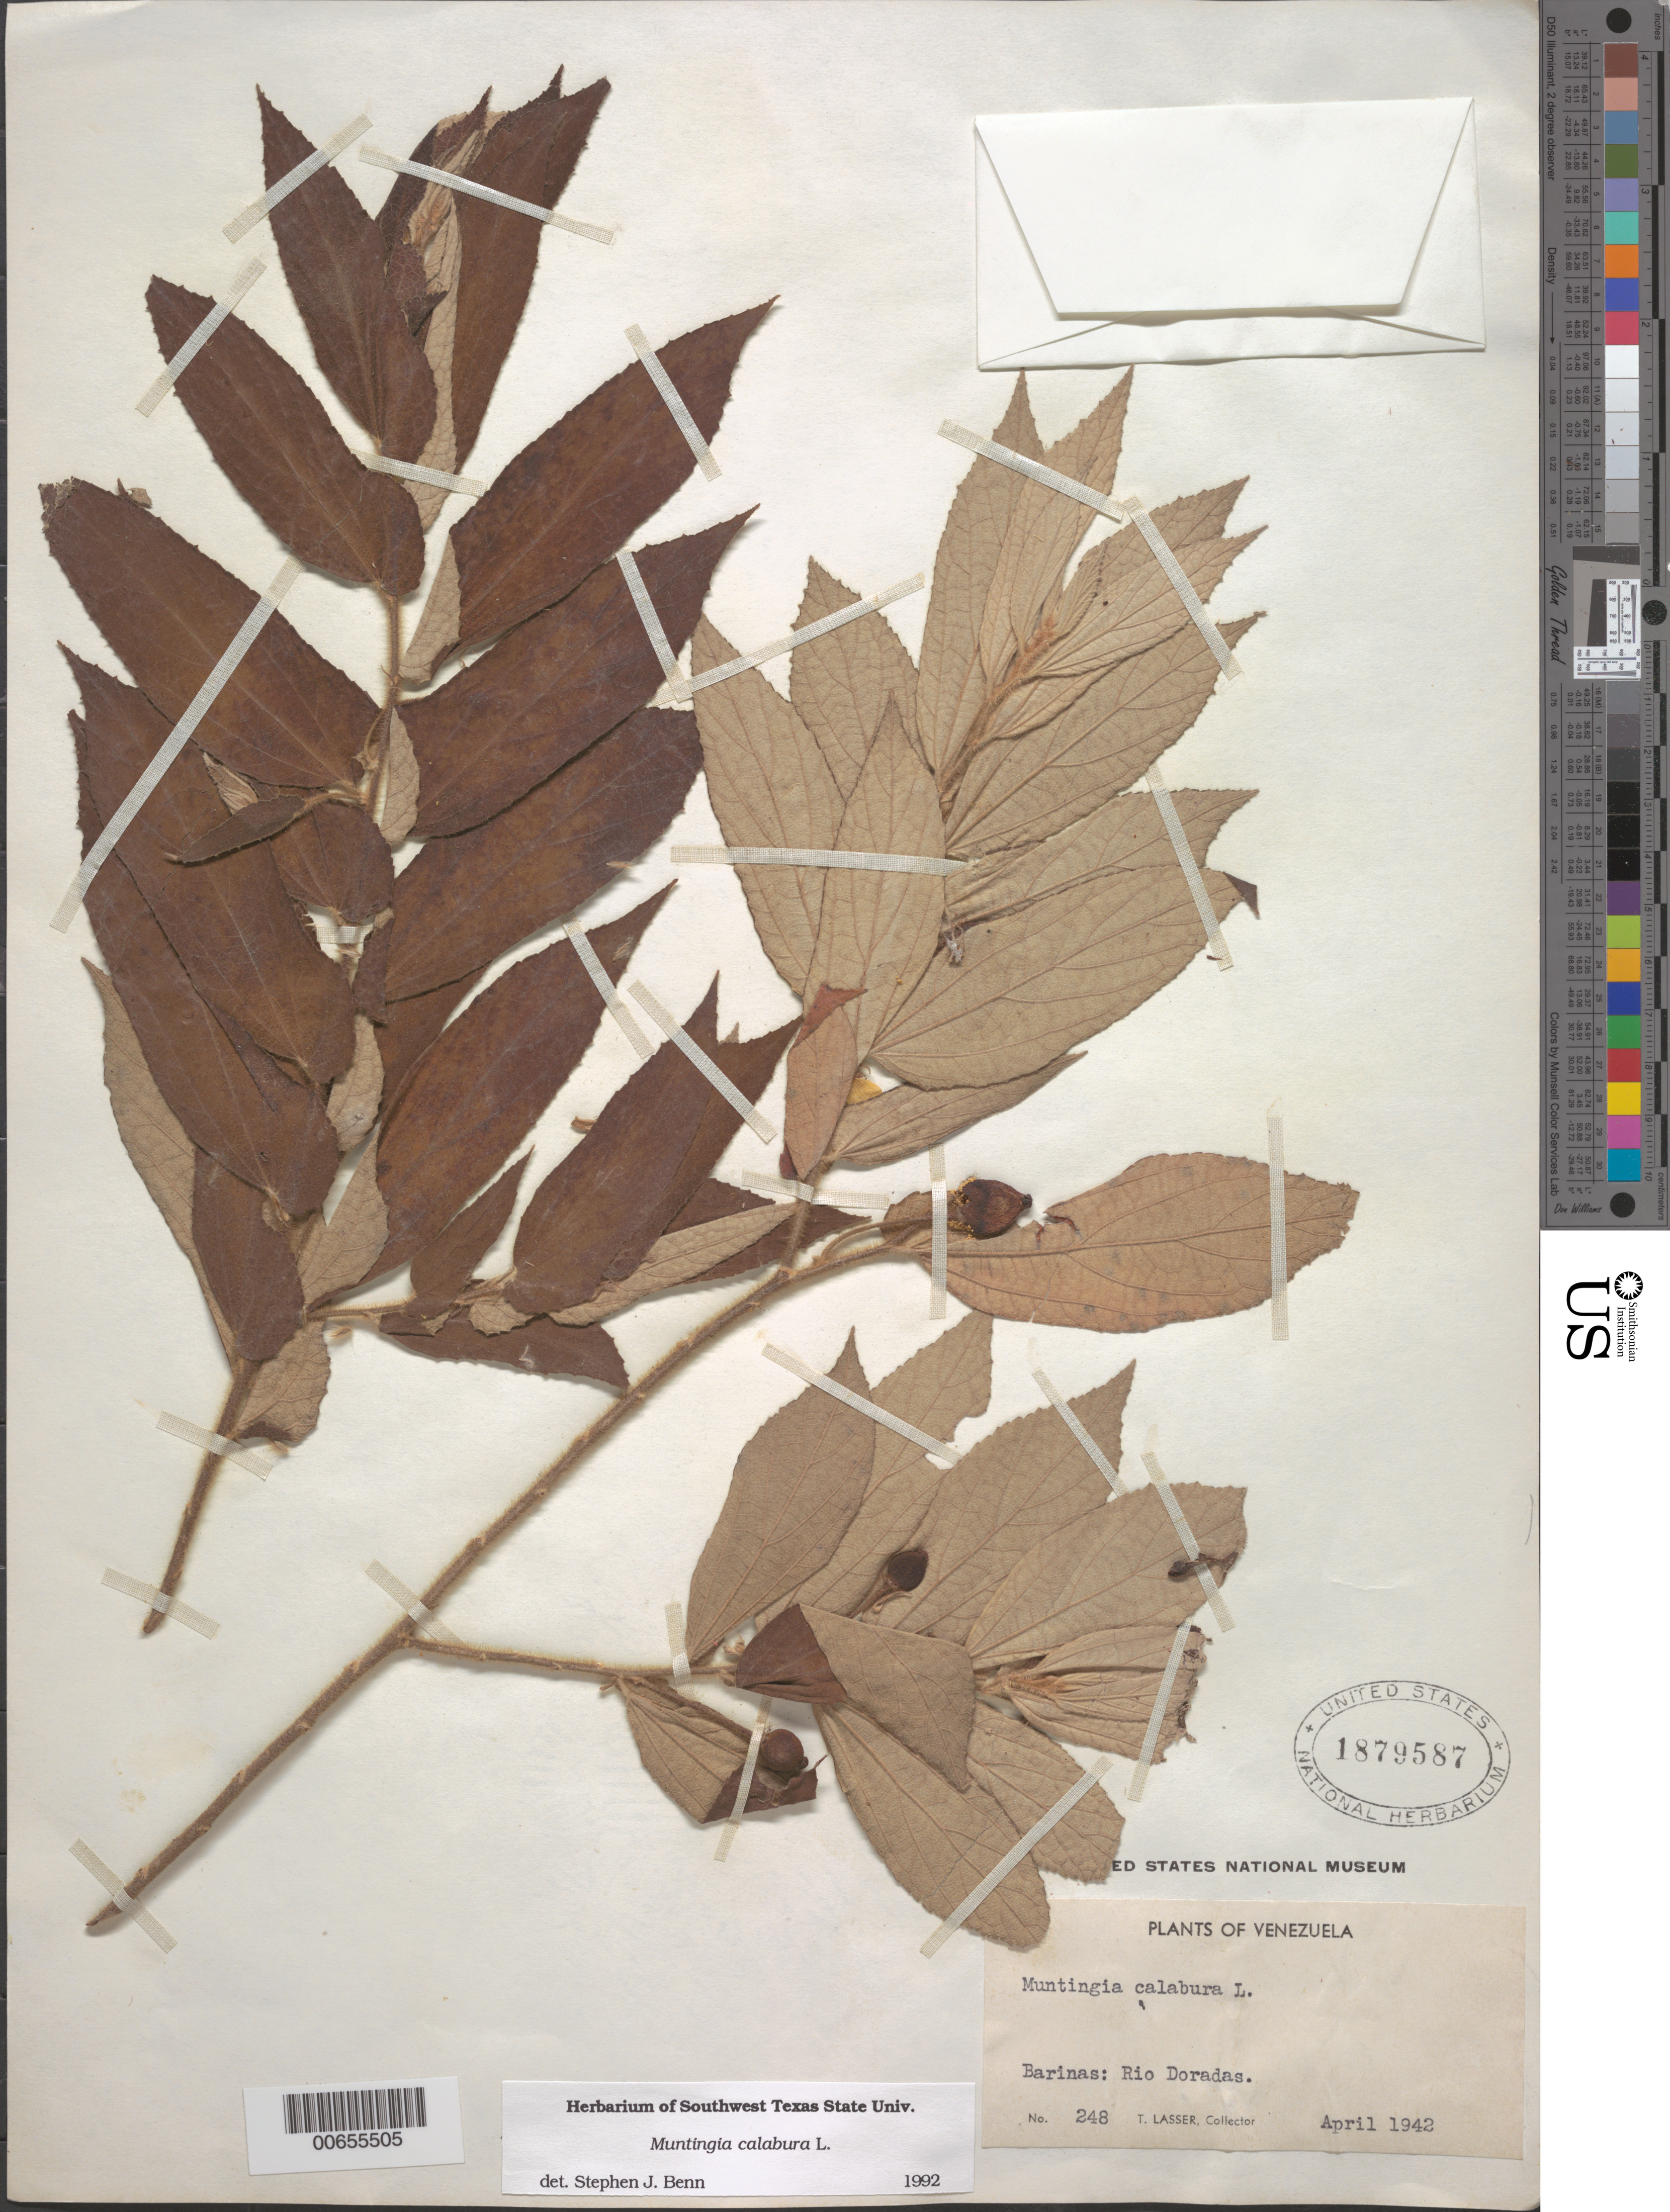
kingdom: Plantae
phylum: Tracheophyta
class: Magnoliopsida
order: Malvales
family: Muntingiaceae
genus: Muntingia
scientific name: Muntingia calabura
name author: L.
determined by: Benn, S. J.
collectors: T. Lasser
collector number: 248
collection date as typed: Apr 1942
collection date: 1942-04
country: Venezuela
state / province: Barinas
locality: Rio Doradas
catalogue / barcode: US 1879587